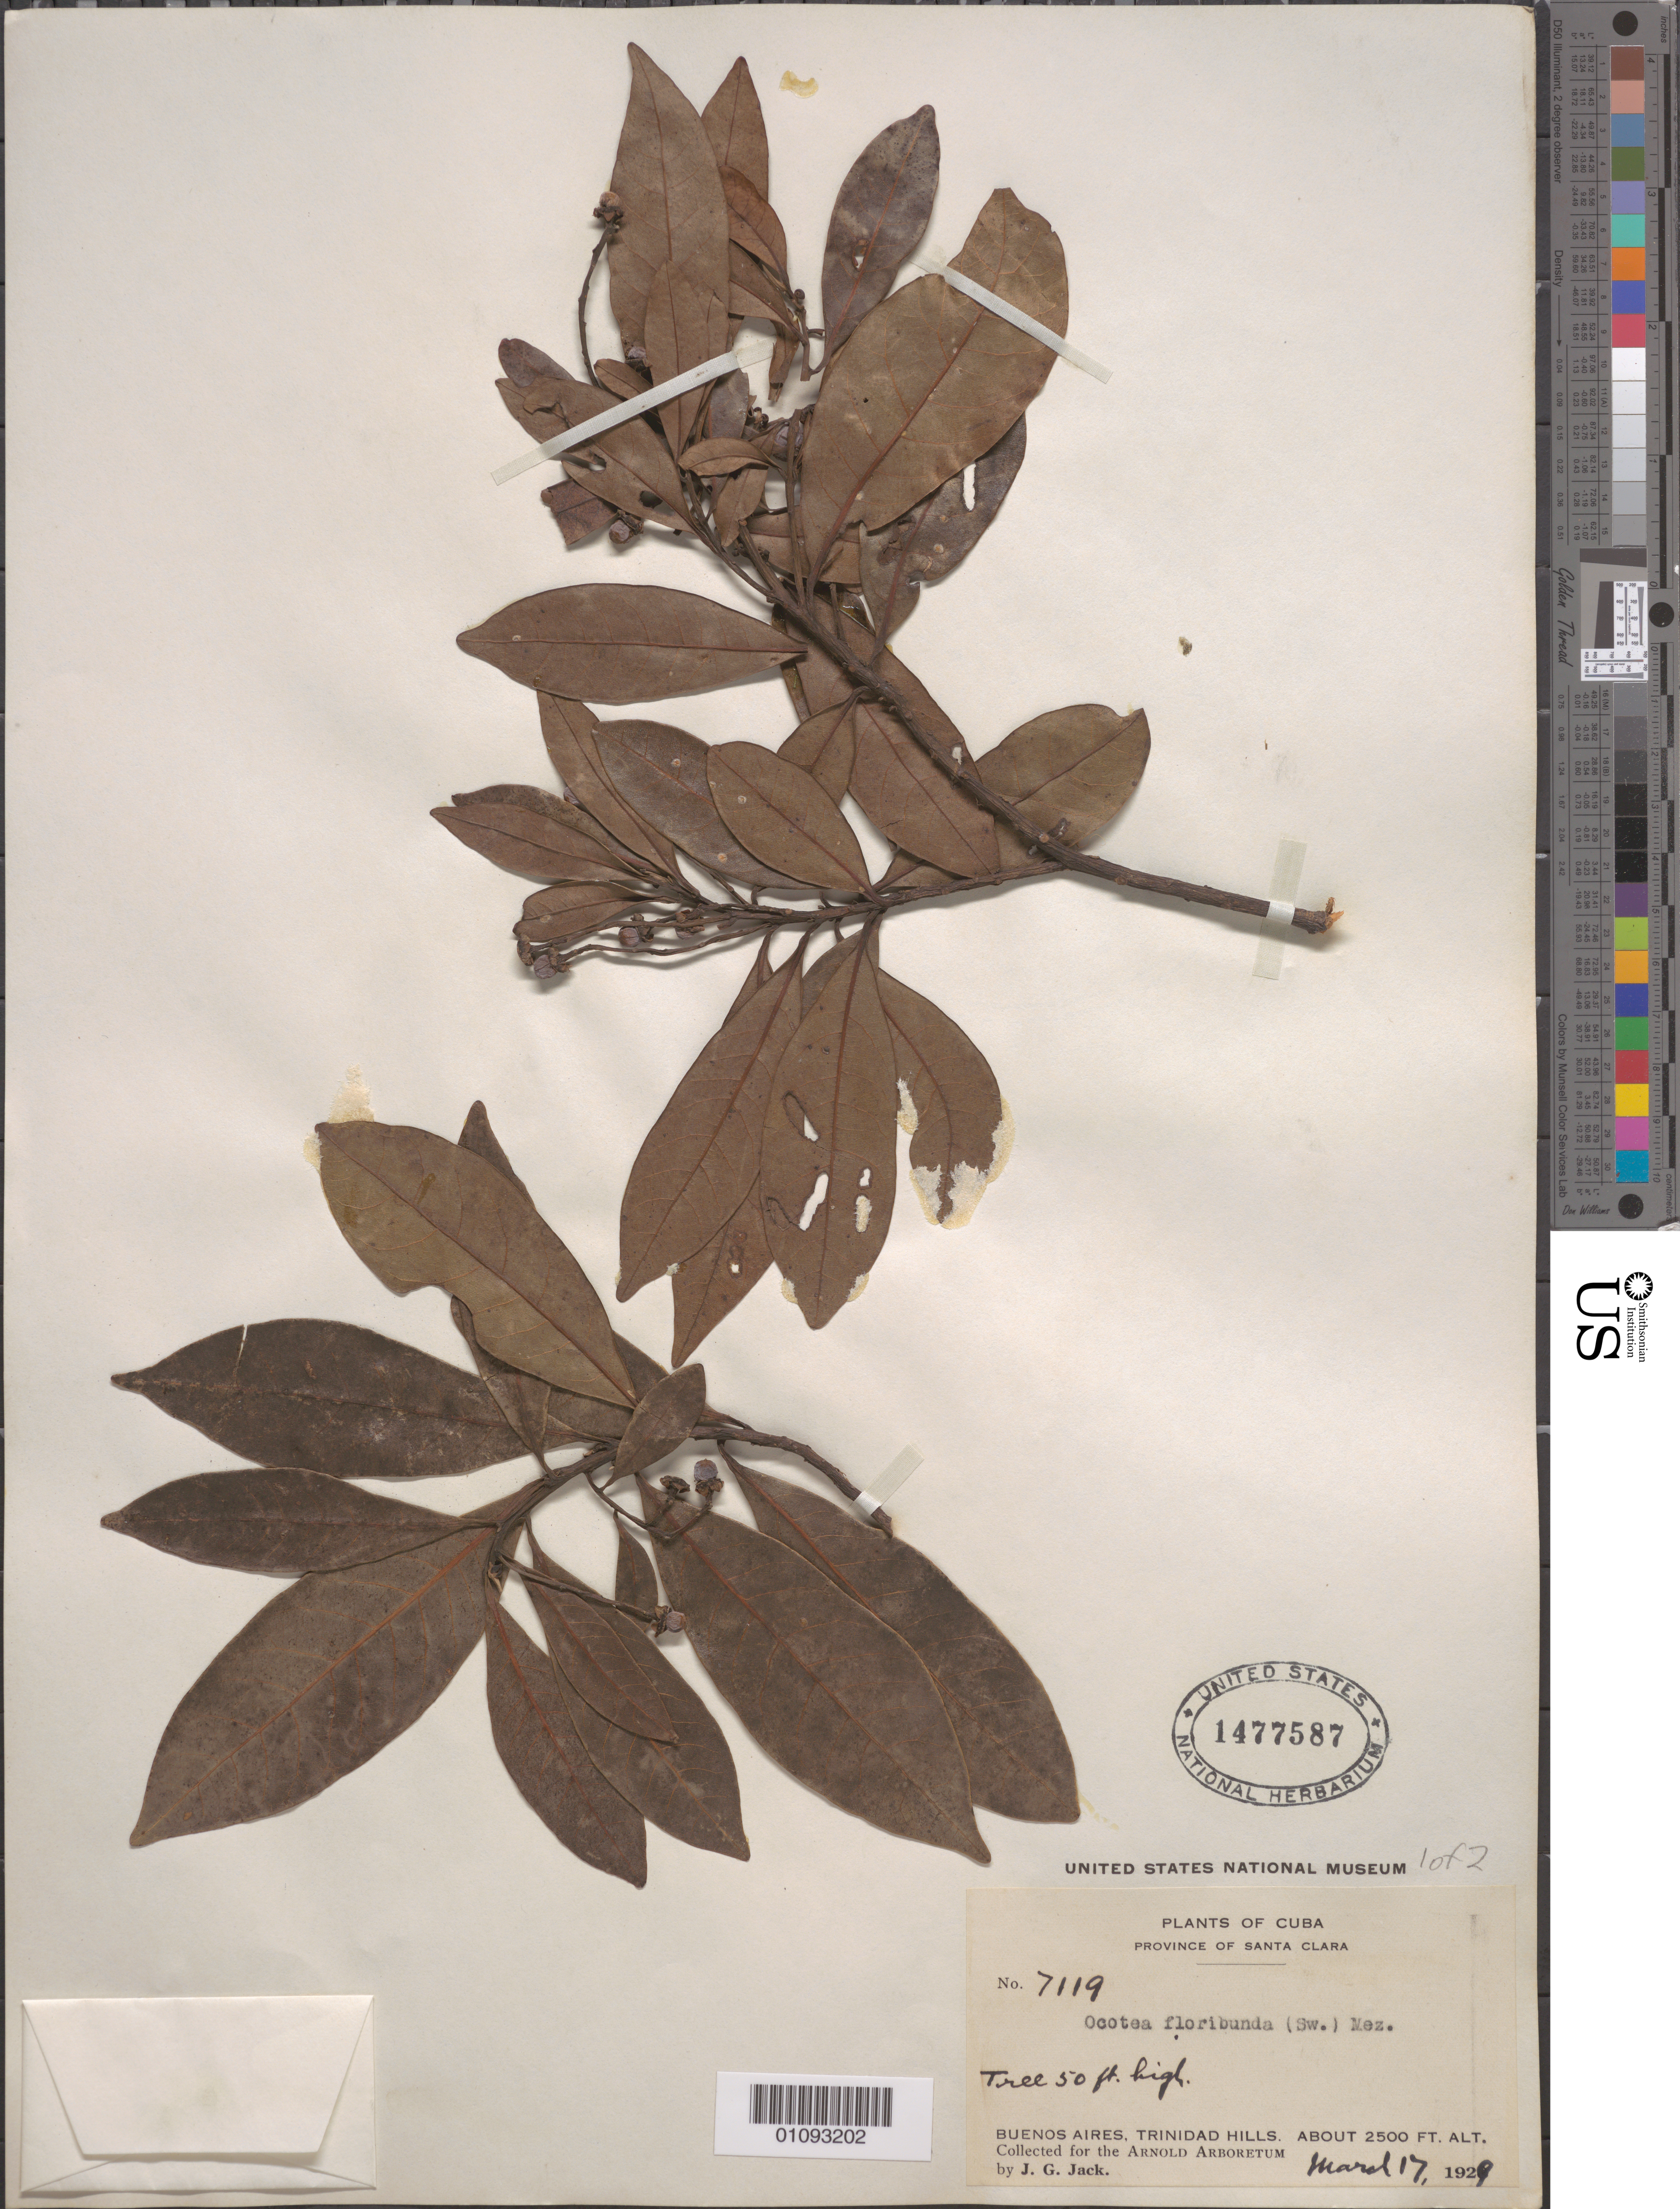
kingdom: Plantae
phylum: Tracheophyta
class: Magnoliopsida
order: Laurales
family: Lauraceae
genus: Ocotea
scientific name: Ocotea floribunda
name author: (Sw.) Mez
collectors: J. G. Jack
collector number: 7119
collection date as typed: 17 Mar 1929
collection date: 1929-03-17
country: Cuba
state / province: Matanzas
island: Cuba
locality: Buenos Aires, Trinidad Hills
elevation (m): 762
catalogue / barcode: US 1477587